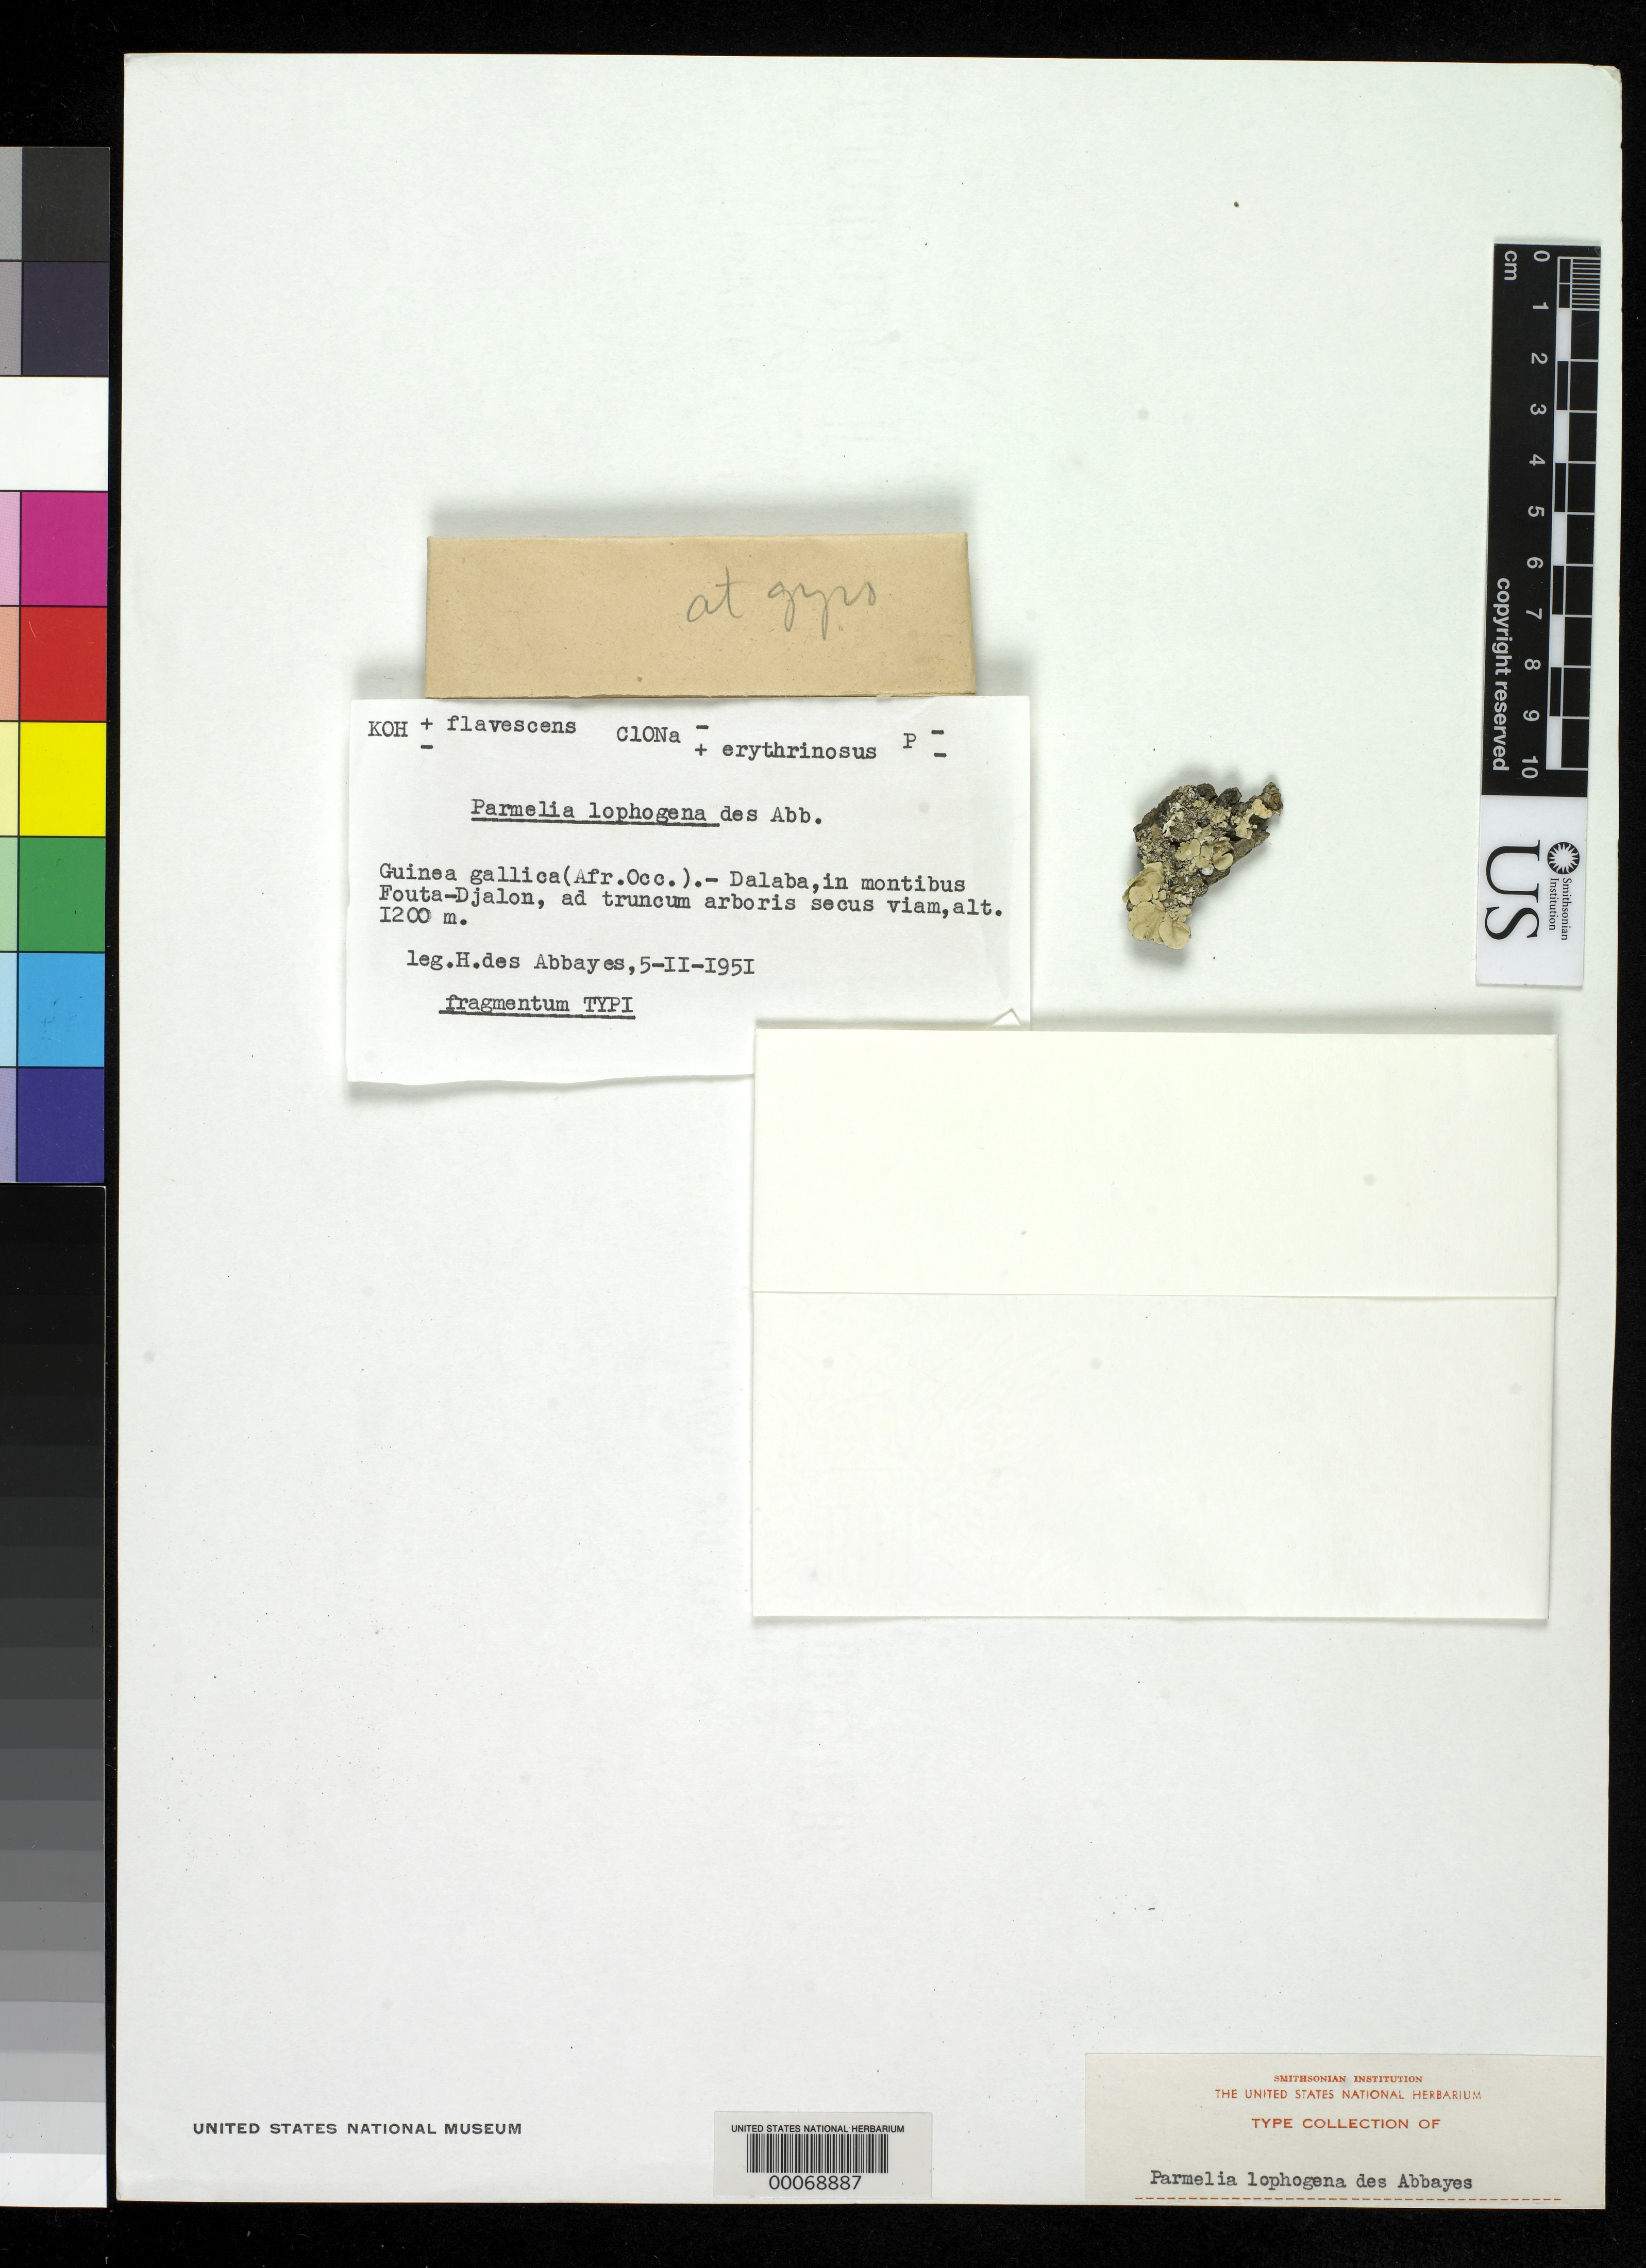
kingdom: Fungi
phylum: Ascomycota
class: Lecanoromycetes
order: Lecanorales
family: Parmeliaceae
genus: Parmelia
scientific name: Parmelia lophogena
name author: Abbayes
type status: Isotype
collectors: H. R. Abbayes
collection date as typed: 05 Nov 1951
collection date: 1951-11-05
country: Guinea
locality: Dalaba, in montibus Fouta-Djalon, ad truncum arboris secus viam. [Dalaba, in mountains of Fouta-Djalon, on a tree trunk along the side of a road.]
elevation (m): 1200